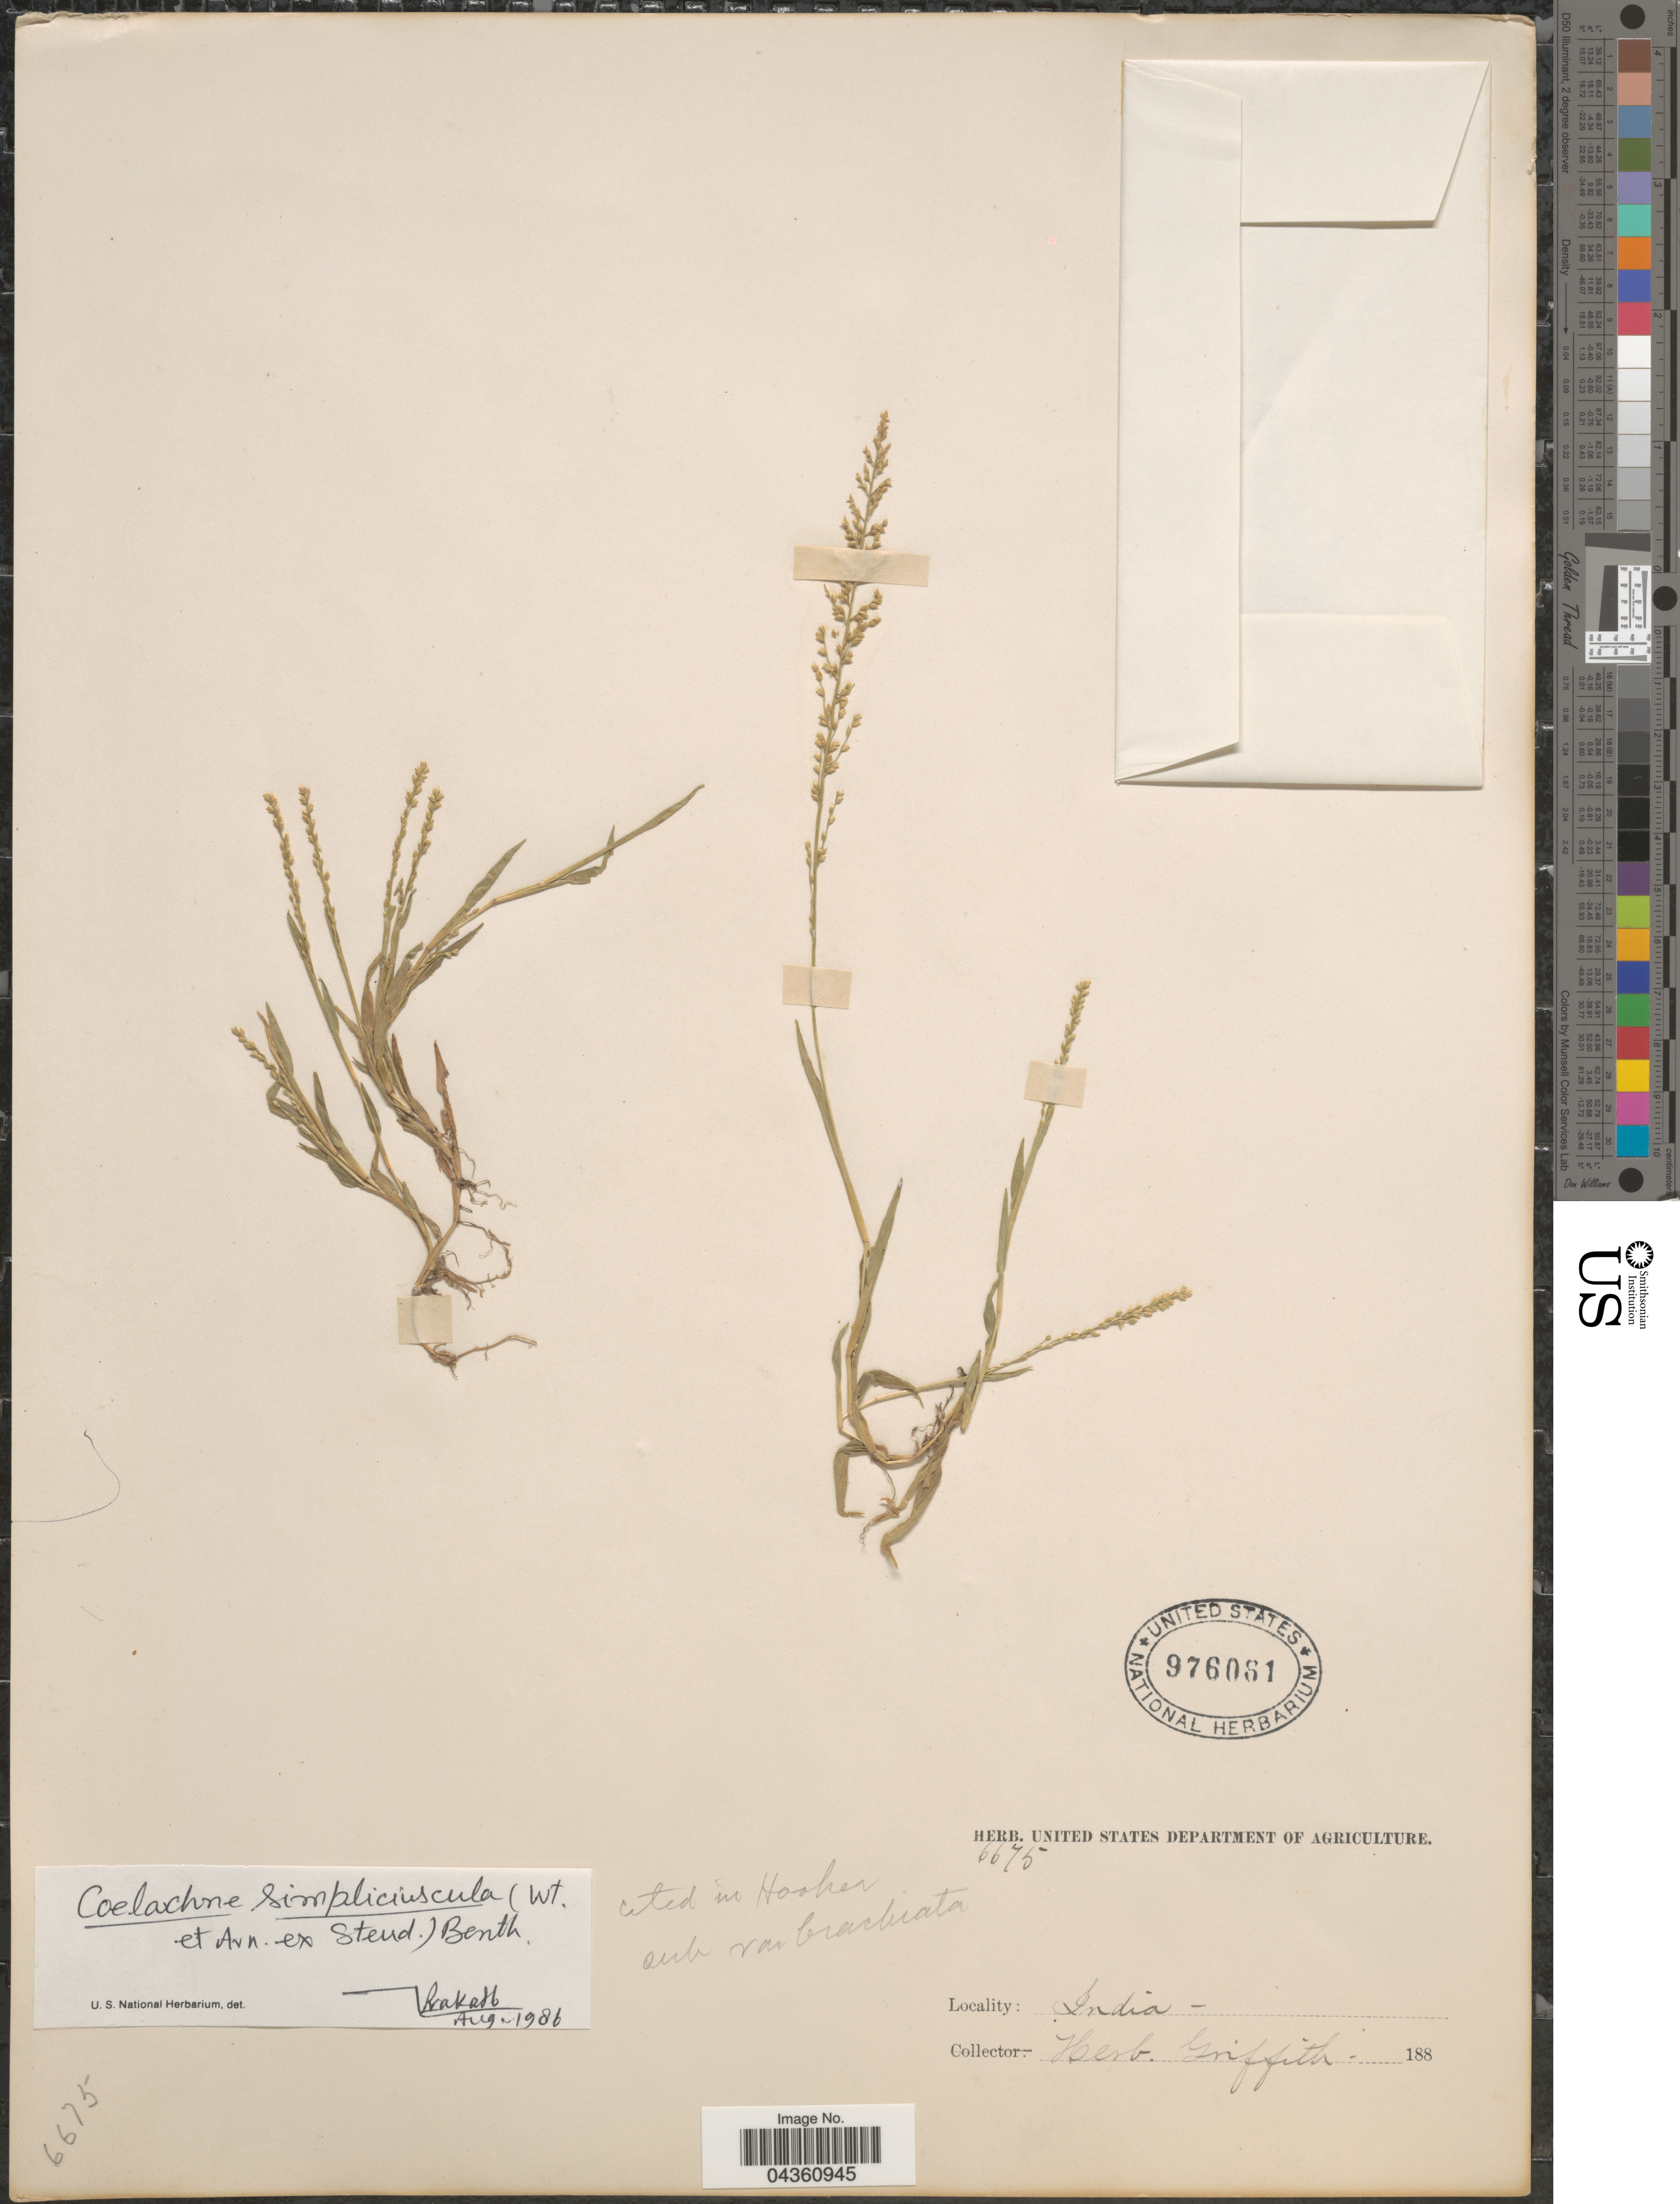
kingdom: Plantae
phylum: Tracheophyta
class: Liliopsida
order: Poales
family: Poaceae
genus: Coelachne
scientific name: Coelachne simpliciuscula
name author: (Wight & Arn. ex Steud.) Munro ex Benth.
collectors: ex herb. Griffith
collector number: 6675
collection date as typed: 188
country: India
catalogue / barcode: US 976061